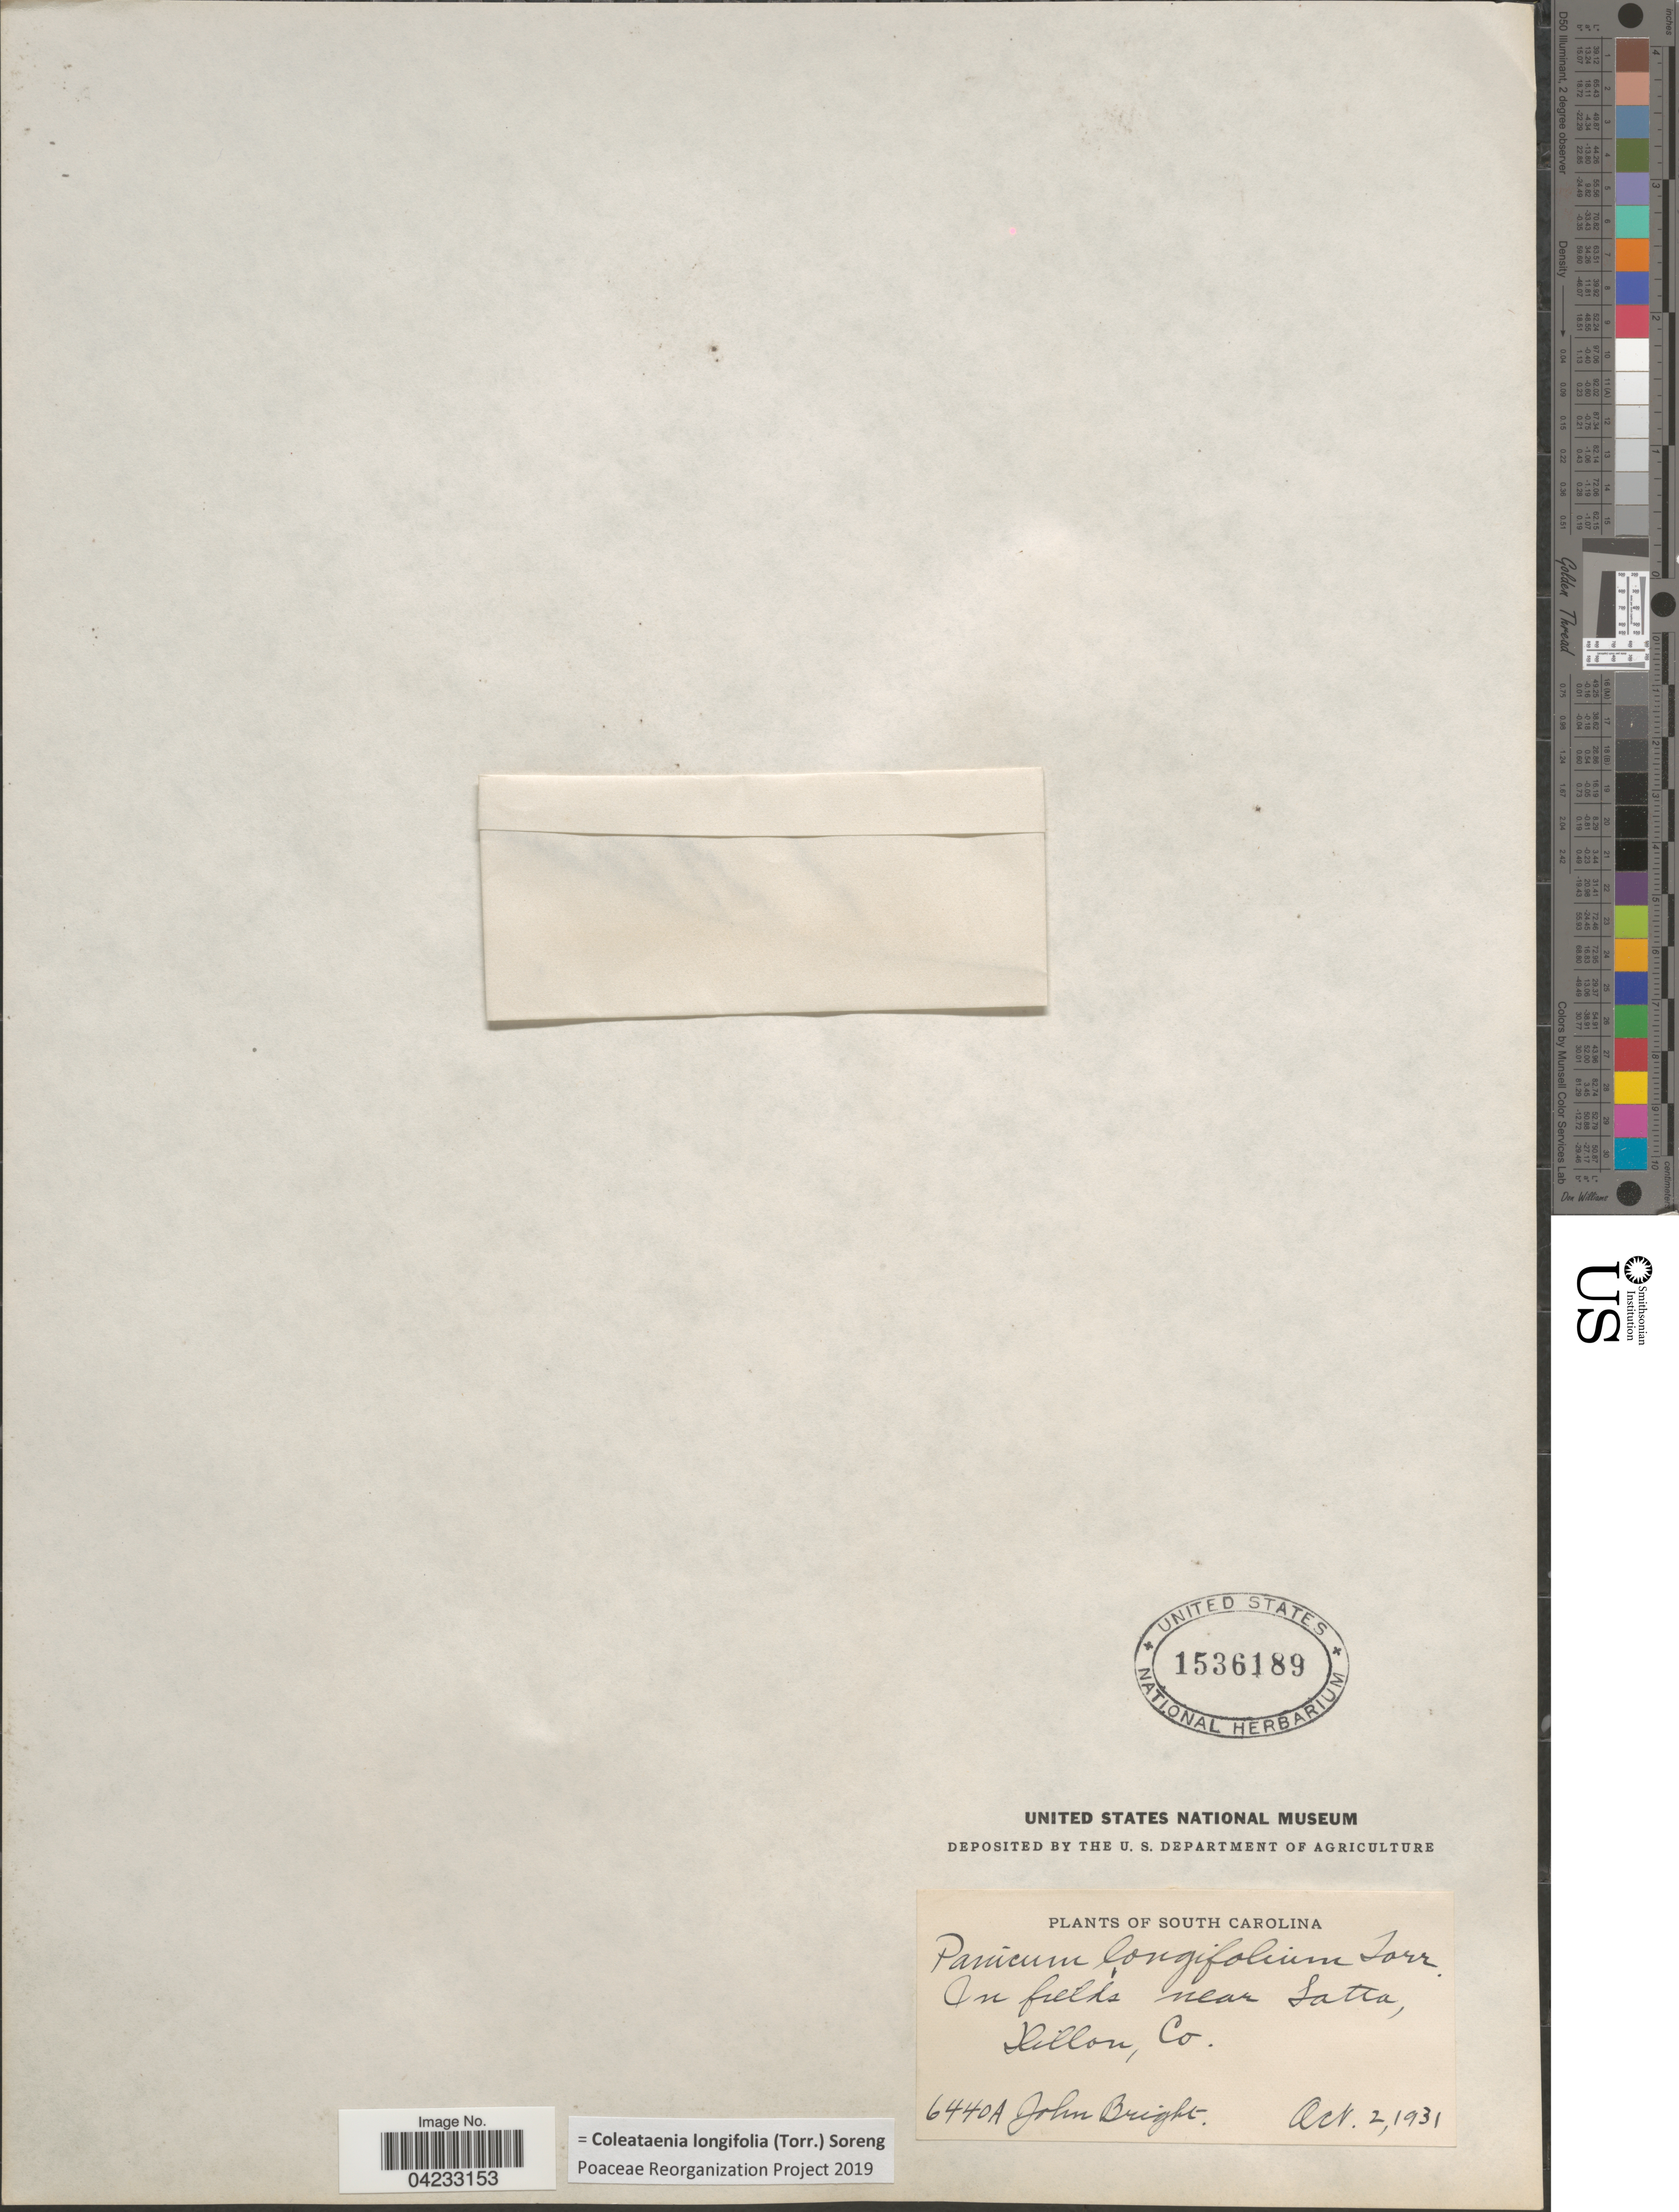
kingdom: Plantae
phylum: Tracheophyta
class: Liliopsida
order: Poales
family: Poaceae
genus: Coleataenia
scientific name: Coleataenia longifolia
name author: (Torr.) Soreng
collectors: J. Bright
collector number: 6440A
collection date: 1931-10-02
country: United States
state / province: South Carolina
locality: On fields near Latta, Dillon Co.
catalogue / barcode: US 1536189